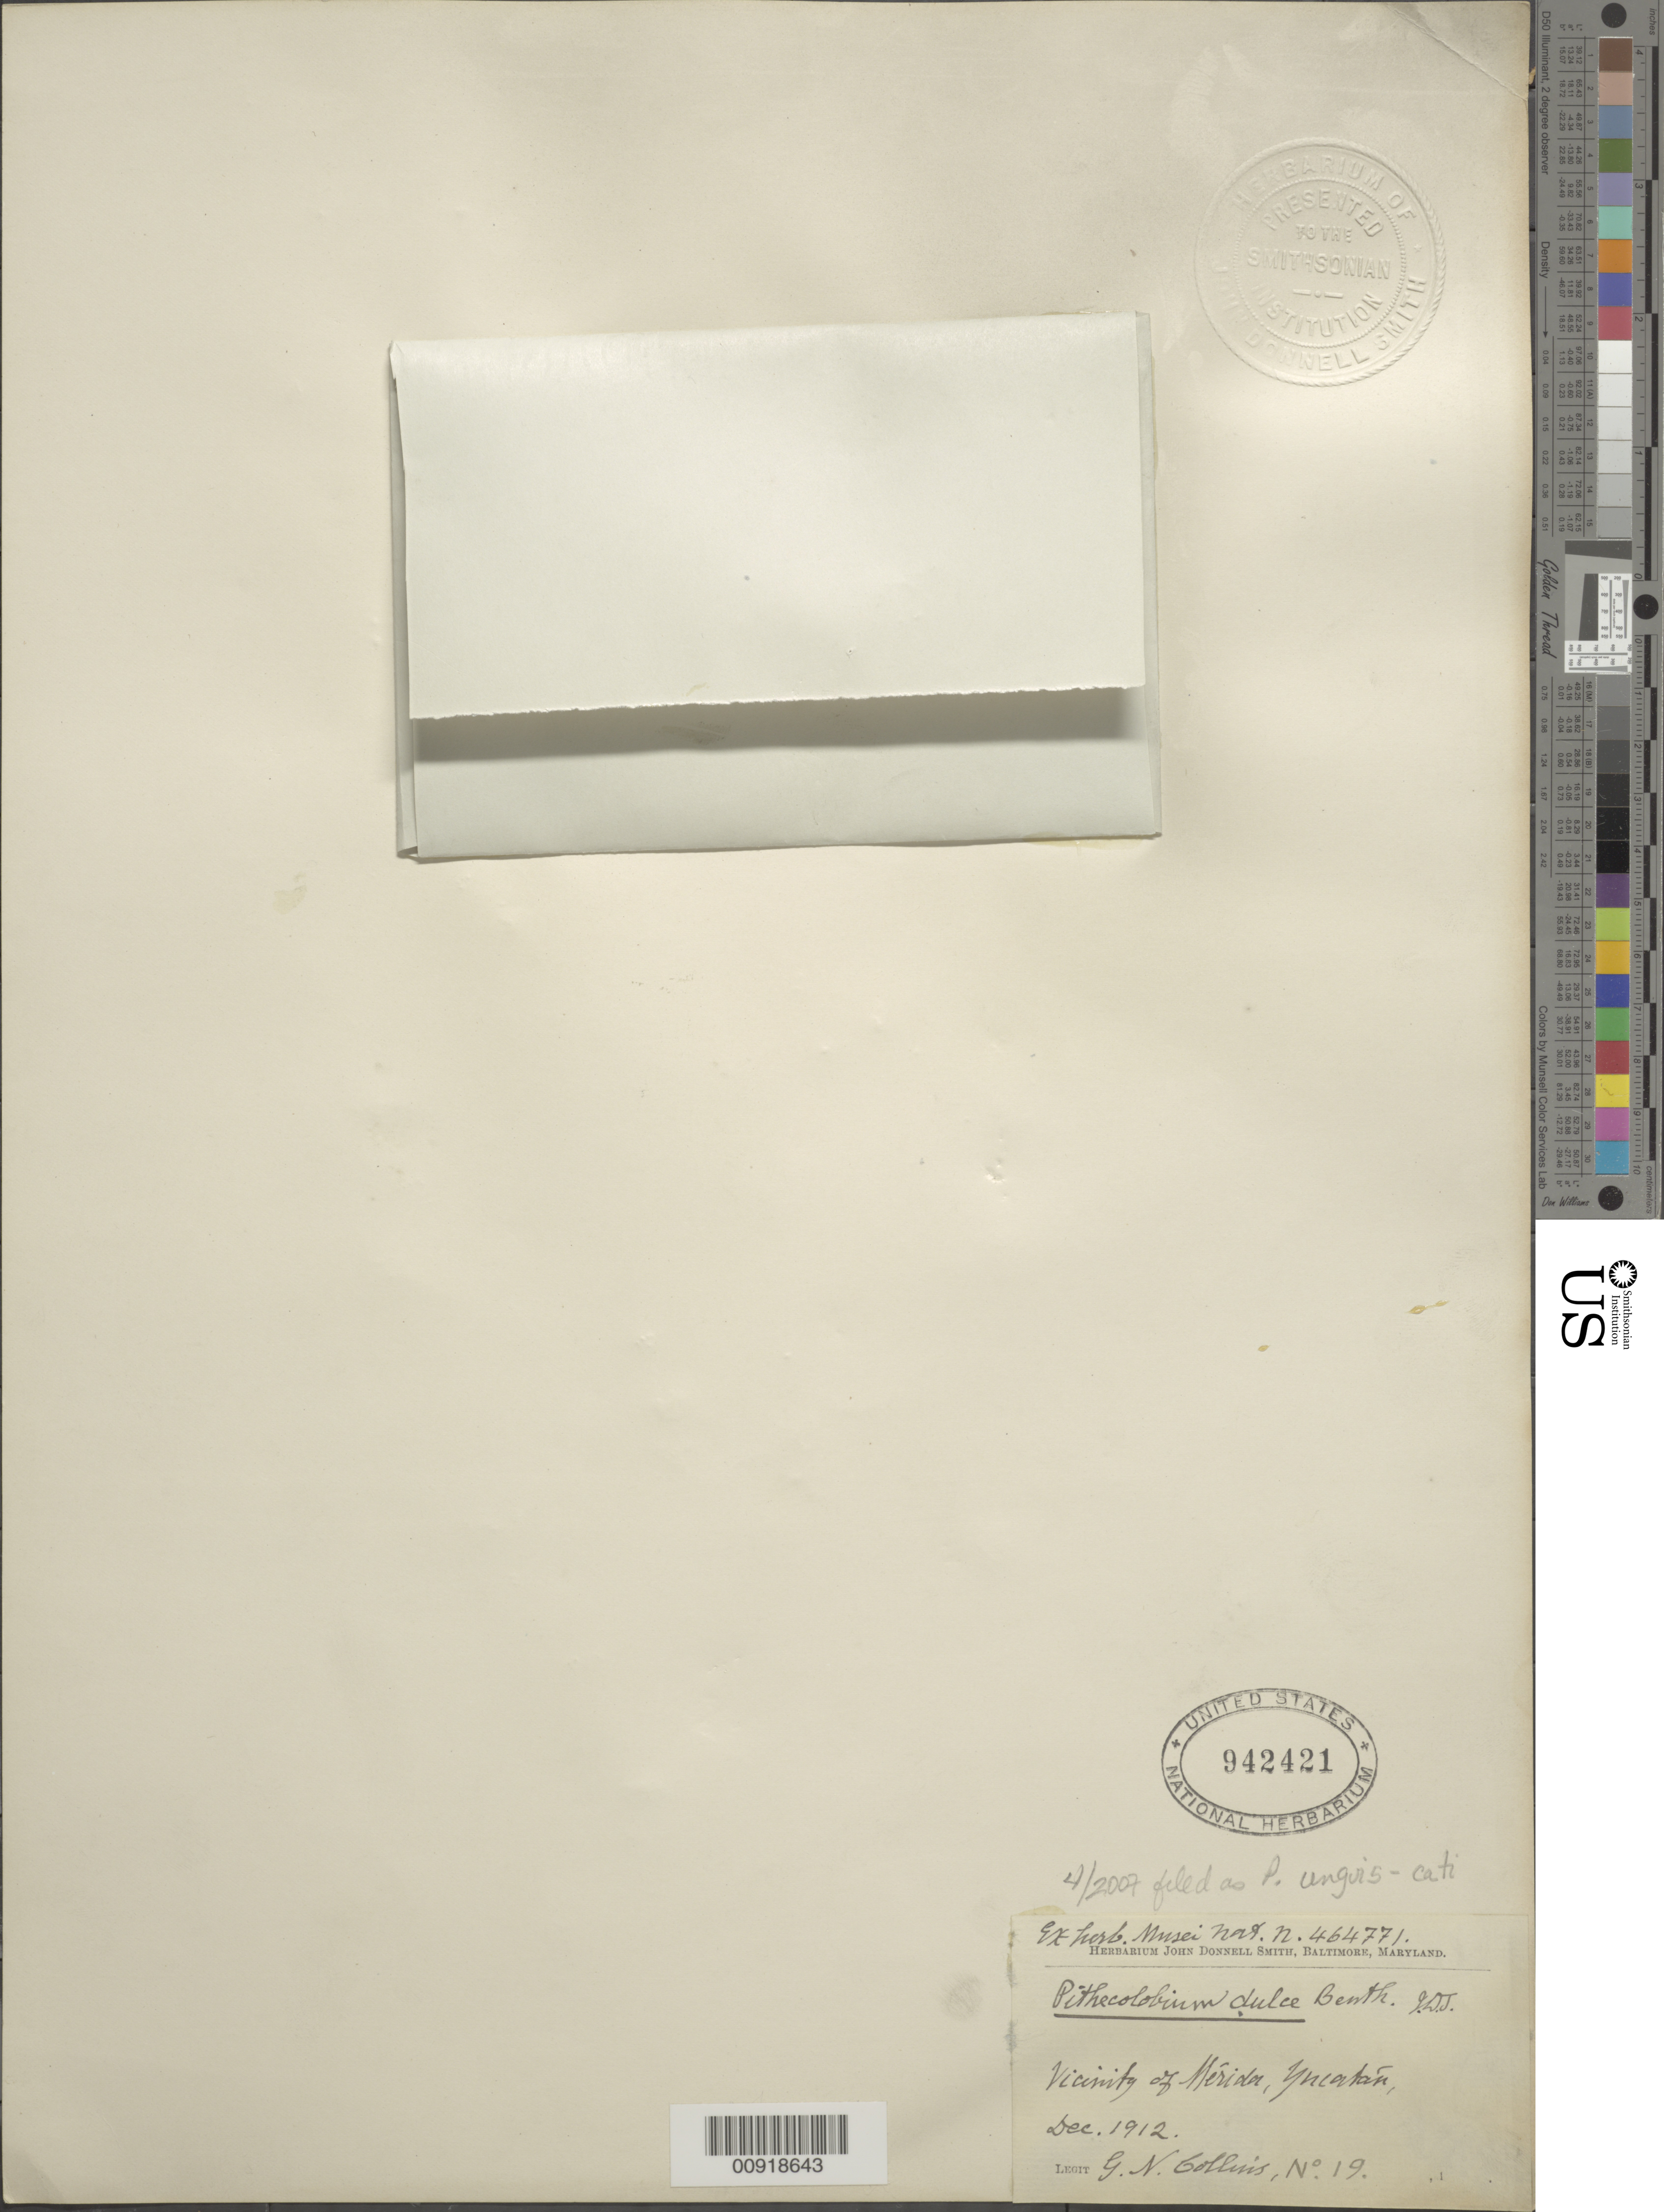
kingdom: Plantae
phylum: Tracheophyta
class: Magnoliopsida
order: Fabales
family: Fabaceae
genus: Pithecellobium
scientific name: Pithecellobium unguis-cati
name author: (L.) Benth.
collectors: G. N. Collins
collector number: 19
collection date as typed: Dec 1912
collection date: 1912-12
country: Mexico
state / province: Yucatán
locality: Vicinity of Mérida, Yucatán.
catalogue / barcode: US 942421